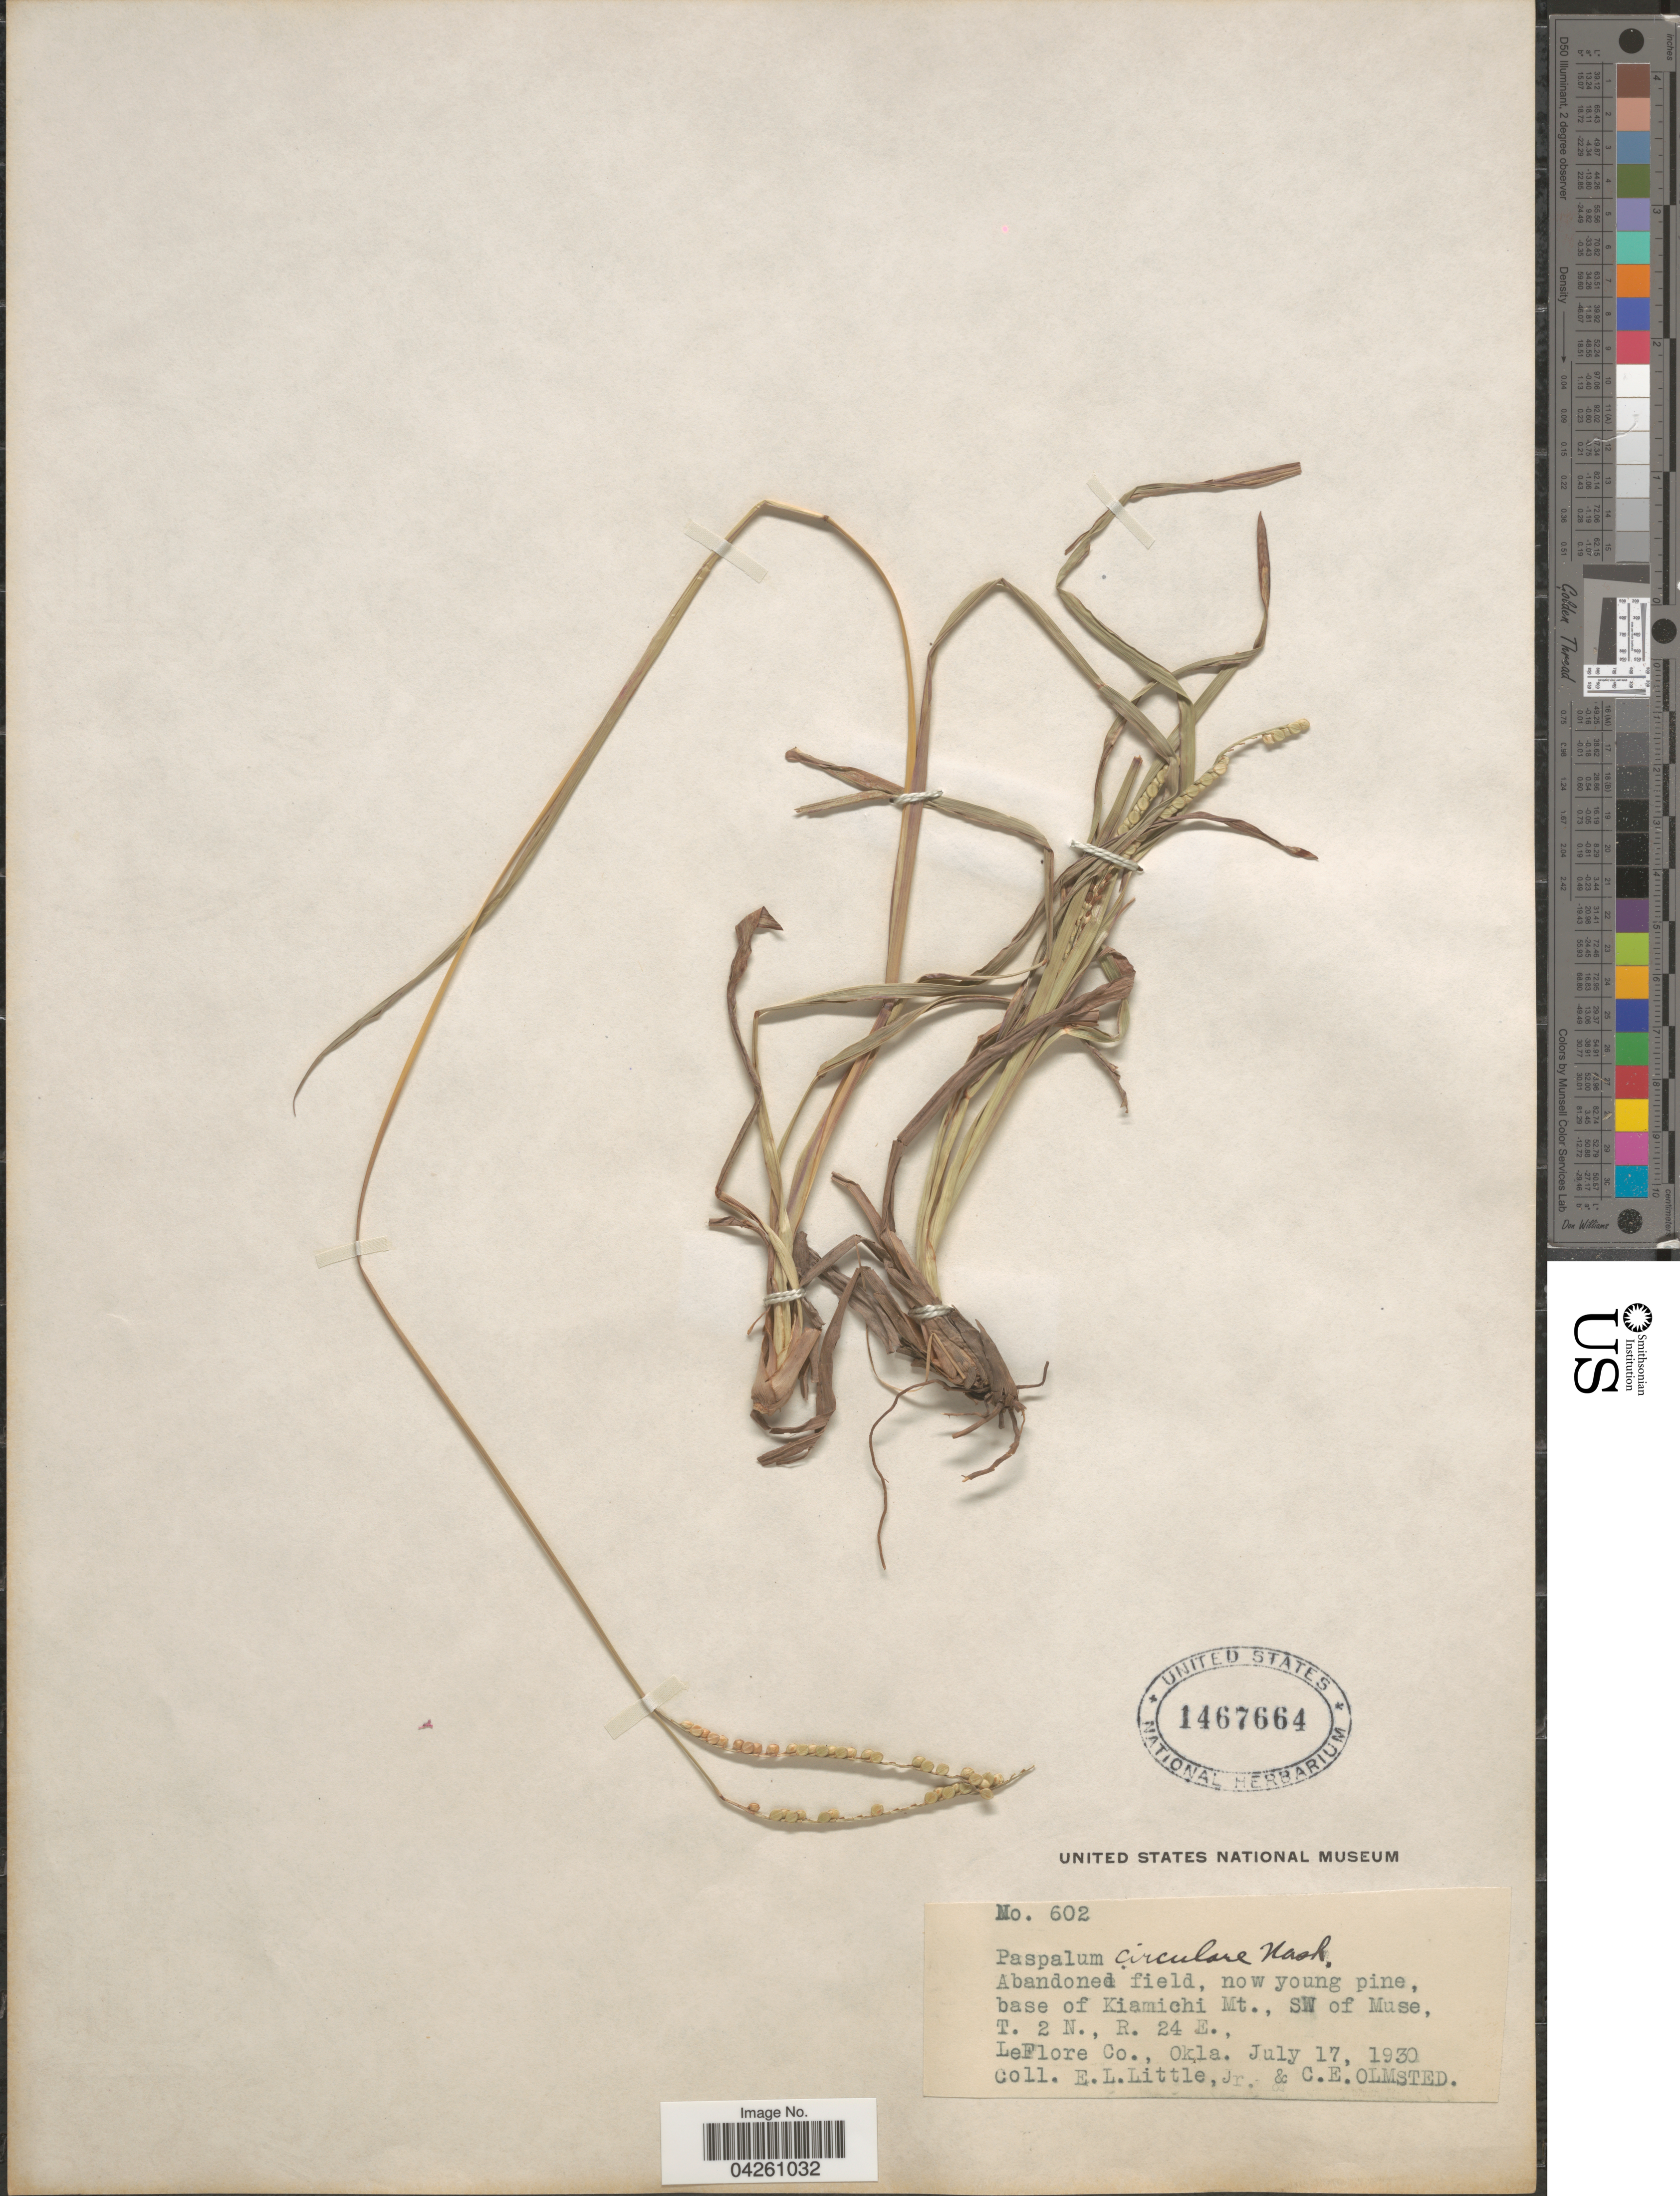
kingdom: Plantae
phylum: Tracheophyta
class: Liliopsida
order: Poales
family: Poaceae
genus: Paspalum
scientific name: Paspalum circulare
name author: Nash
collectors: E. L. Little & C. Olmsted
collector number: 602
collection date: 1930-07-17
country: United States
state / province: Oklahoma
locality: Abandoned field, now young pine, base of Kiamichi Mt., SW of Muse, T. 2 N., R. 24 E., LeFlore Co.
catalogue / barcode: US 1467664